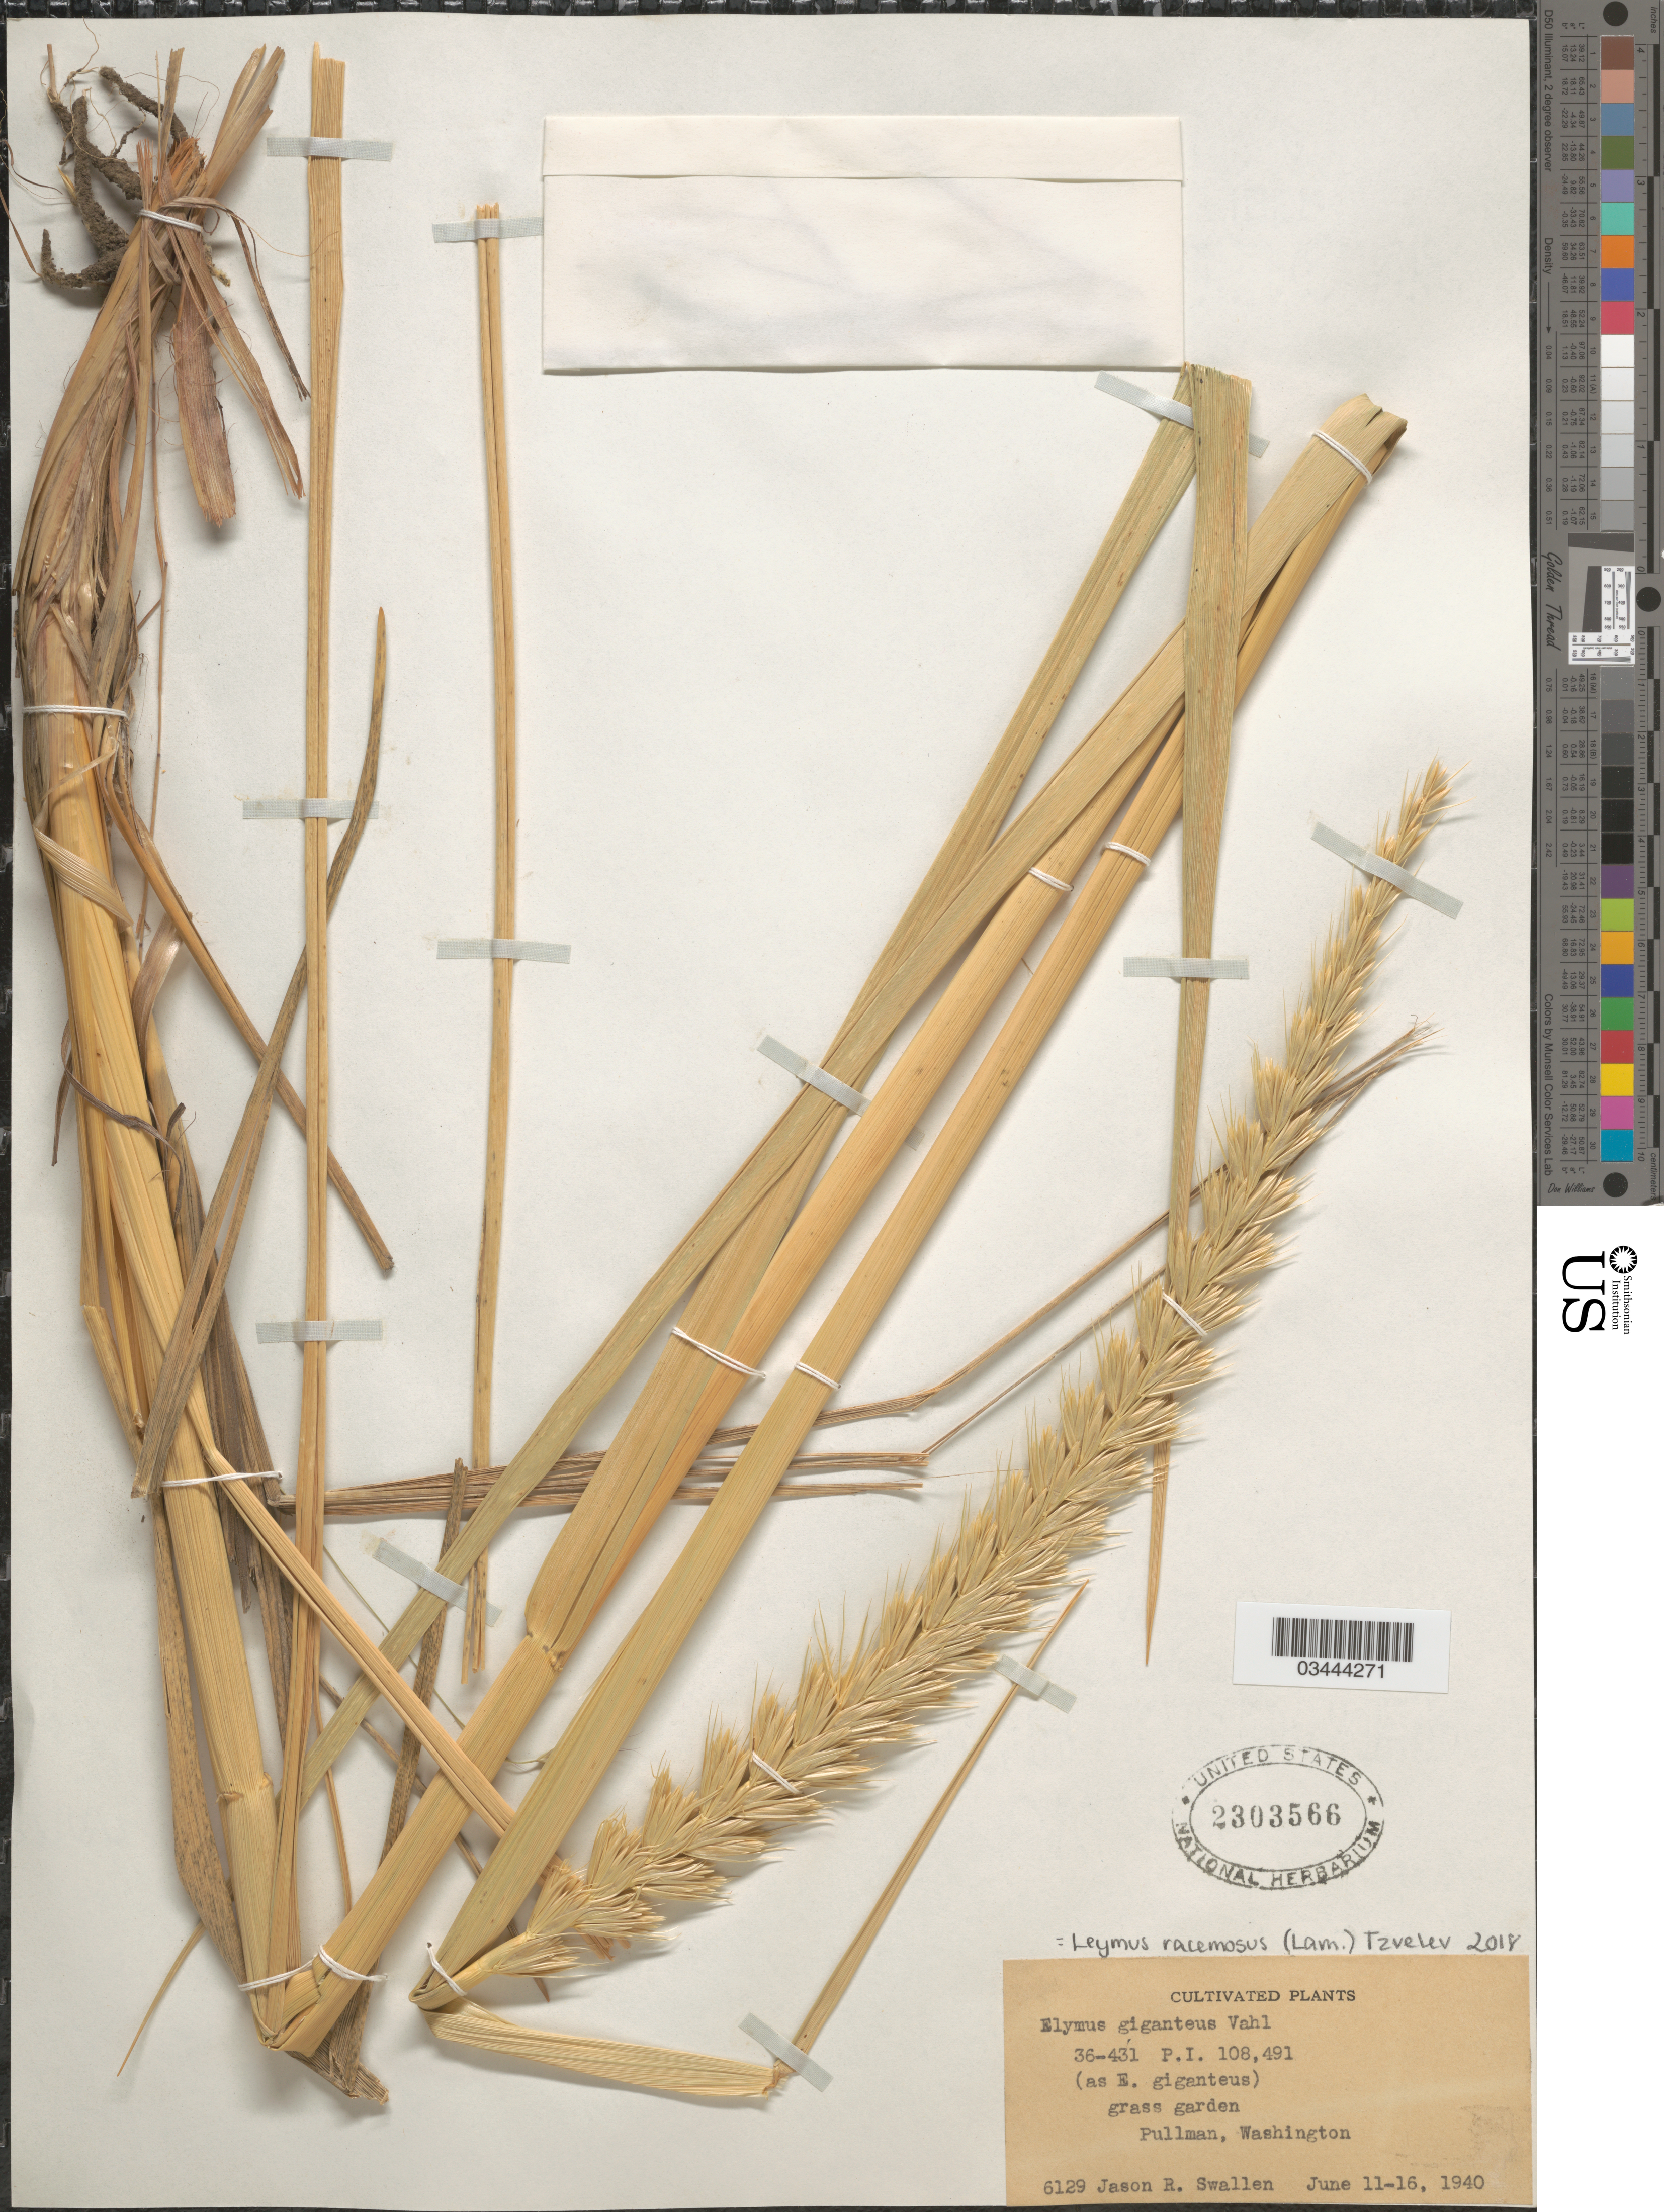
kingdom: Plantae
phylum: Tracheophyta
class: Liliopsida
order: Poales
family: Poaceae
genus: Leymus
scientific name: Leymus racemosus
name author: (Lam.) Tzvelev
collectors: J. R. Swallen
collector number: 6129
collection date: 1940-06-11/1940-06-16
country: United States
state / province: Washington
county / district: Whitman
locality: Grass garden. Pullman.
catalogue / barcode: US 2303566